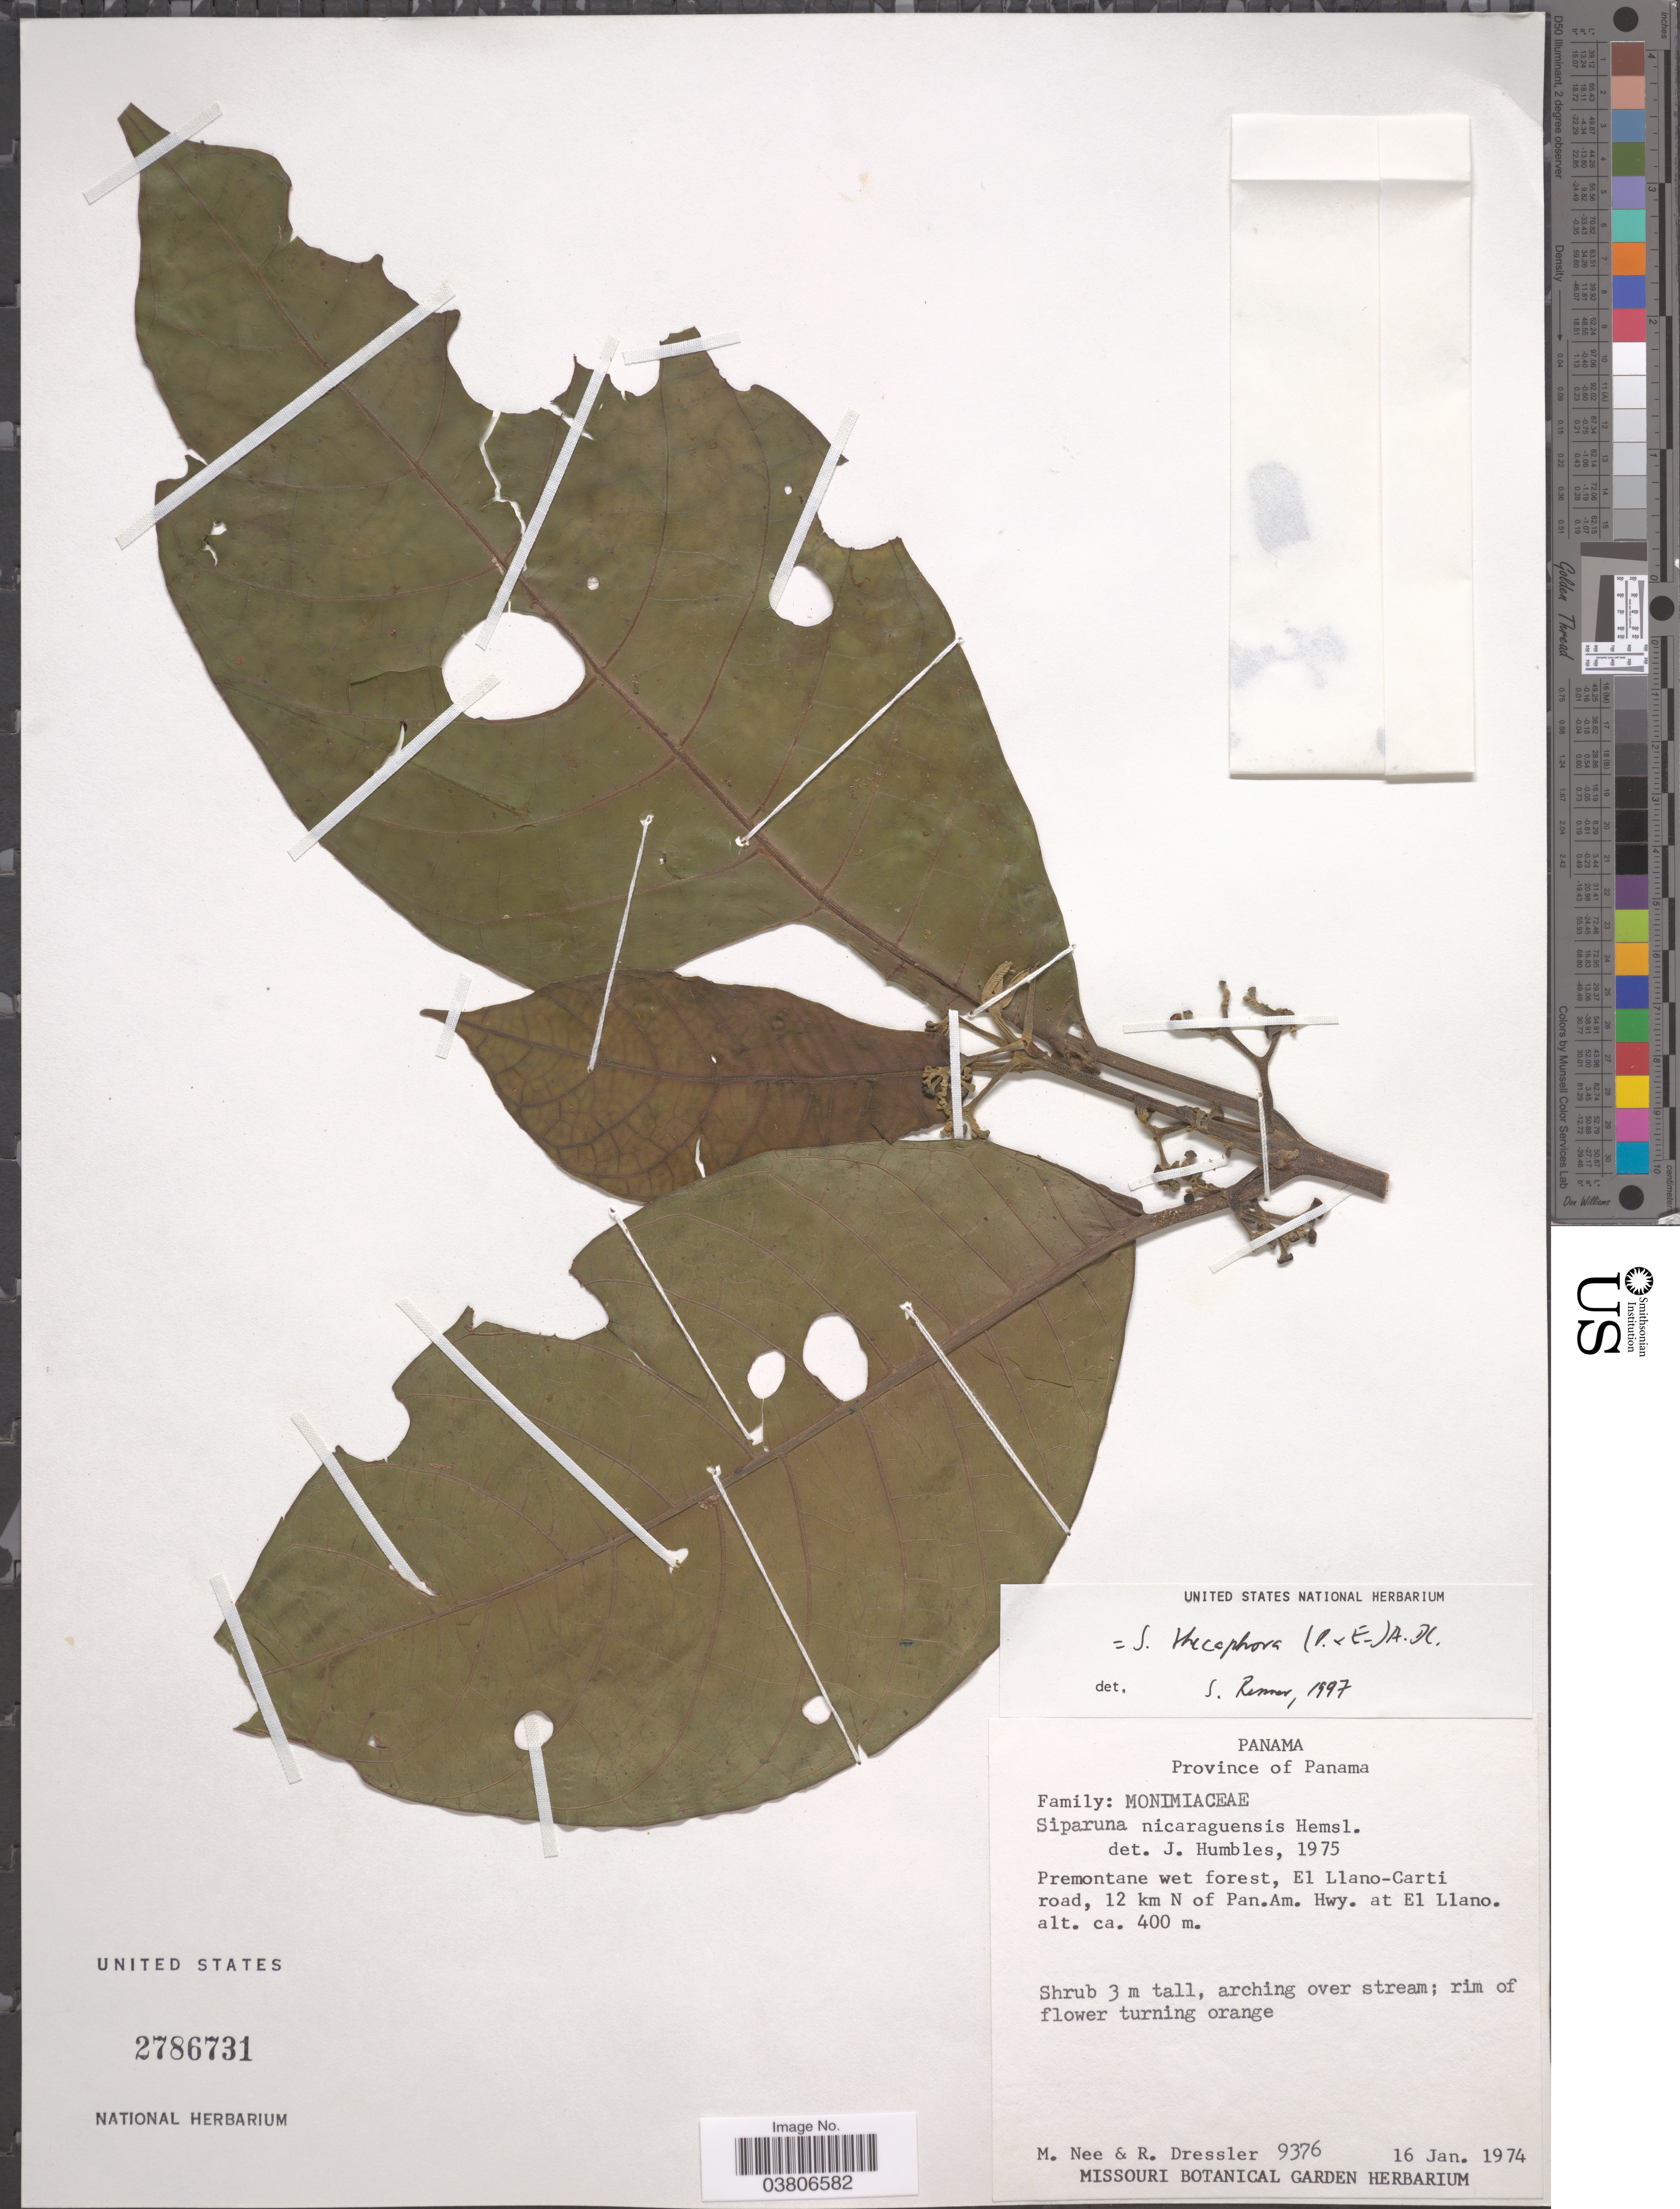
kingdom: Plantae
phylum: Tracheophyta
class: Magnoliopsida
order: Laurales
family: Siparunaceae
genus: Siparuna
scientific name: Siparuna thecaphora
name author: (Poepp. & Endl.) A. DC.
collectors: M. Nee & R. Dressler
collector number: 9376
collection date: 1974-01-16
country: Panama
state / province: Panamá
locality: Premontane wet forest, El Llano-Carti road, 12 km N of Pan.Am. Hwy. at El Llano.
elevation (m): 400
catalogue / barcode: US 2786731